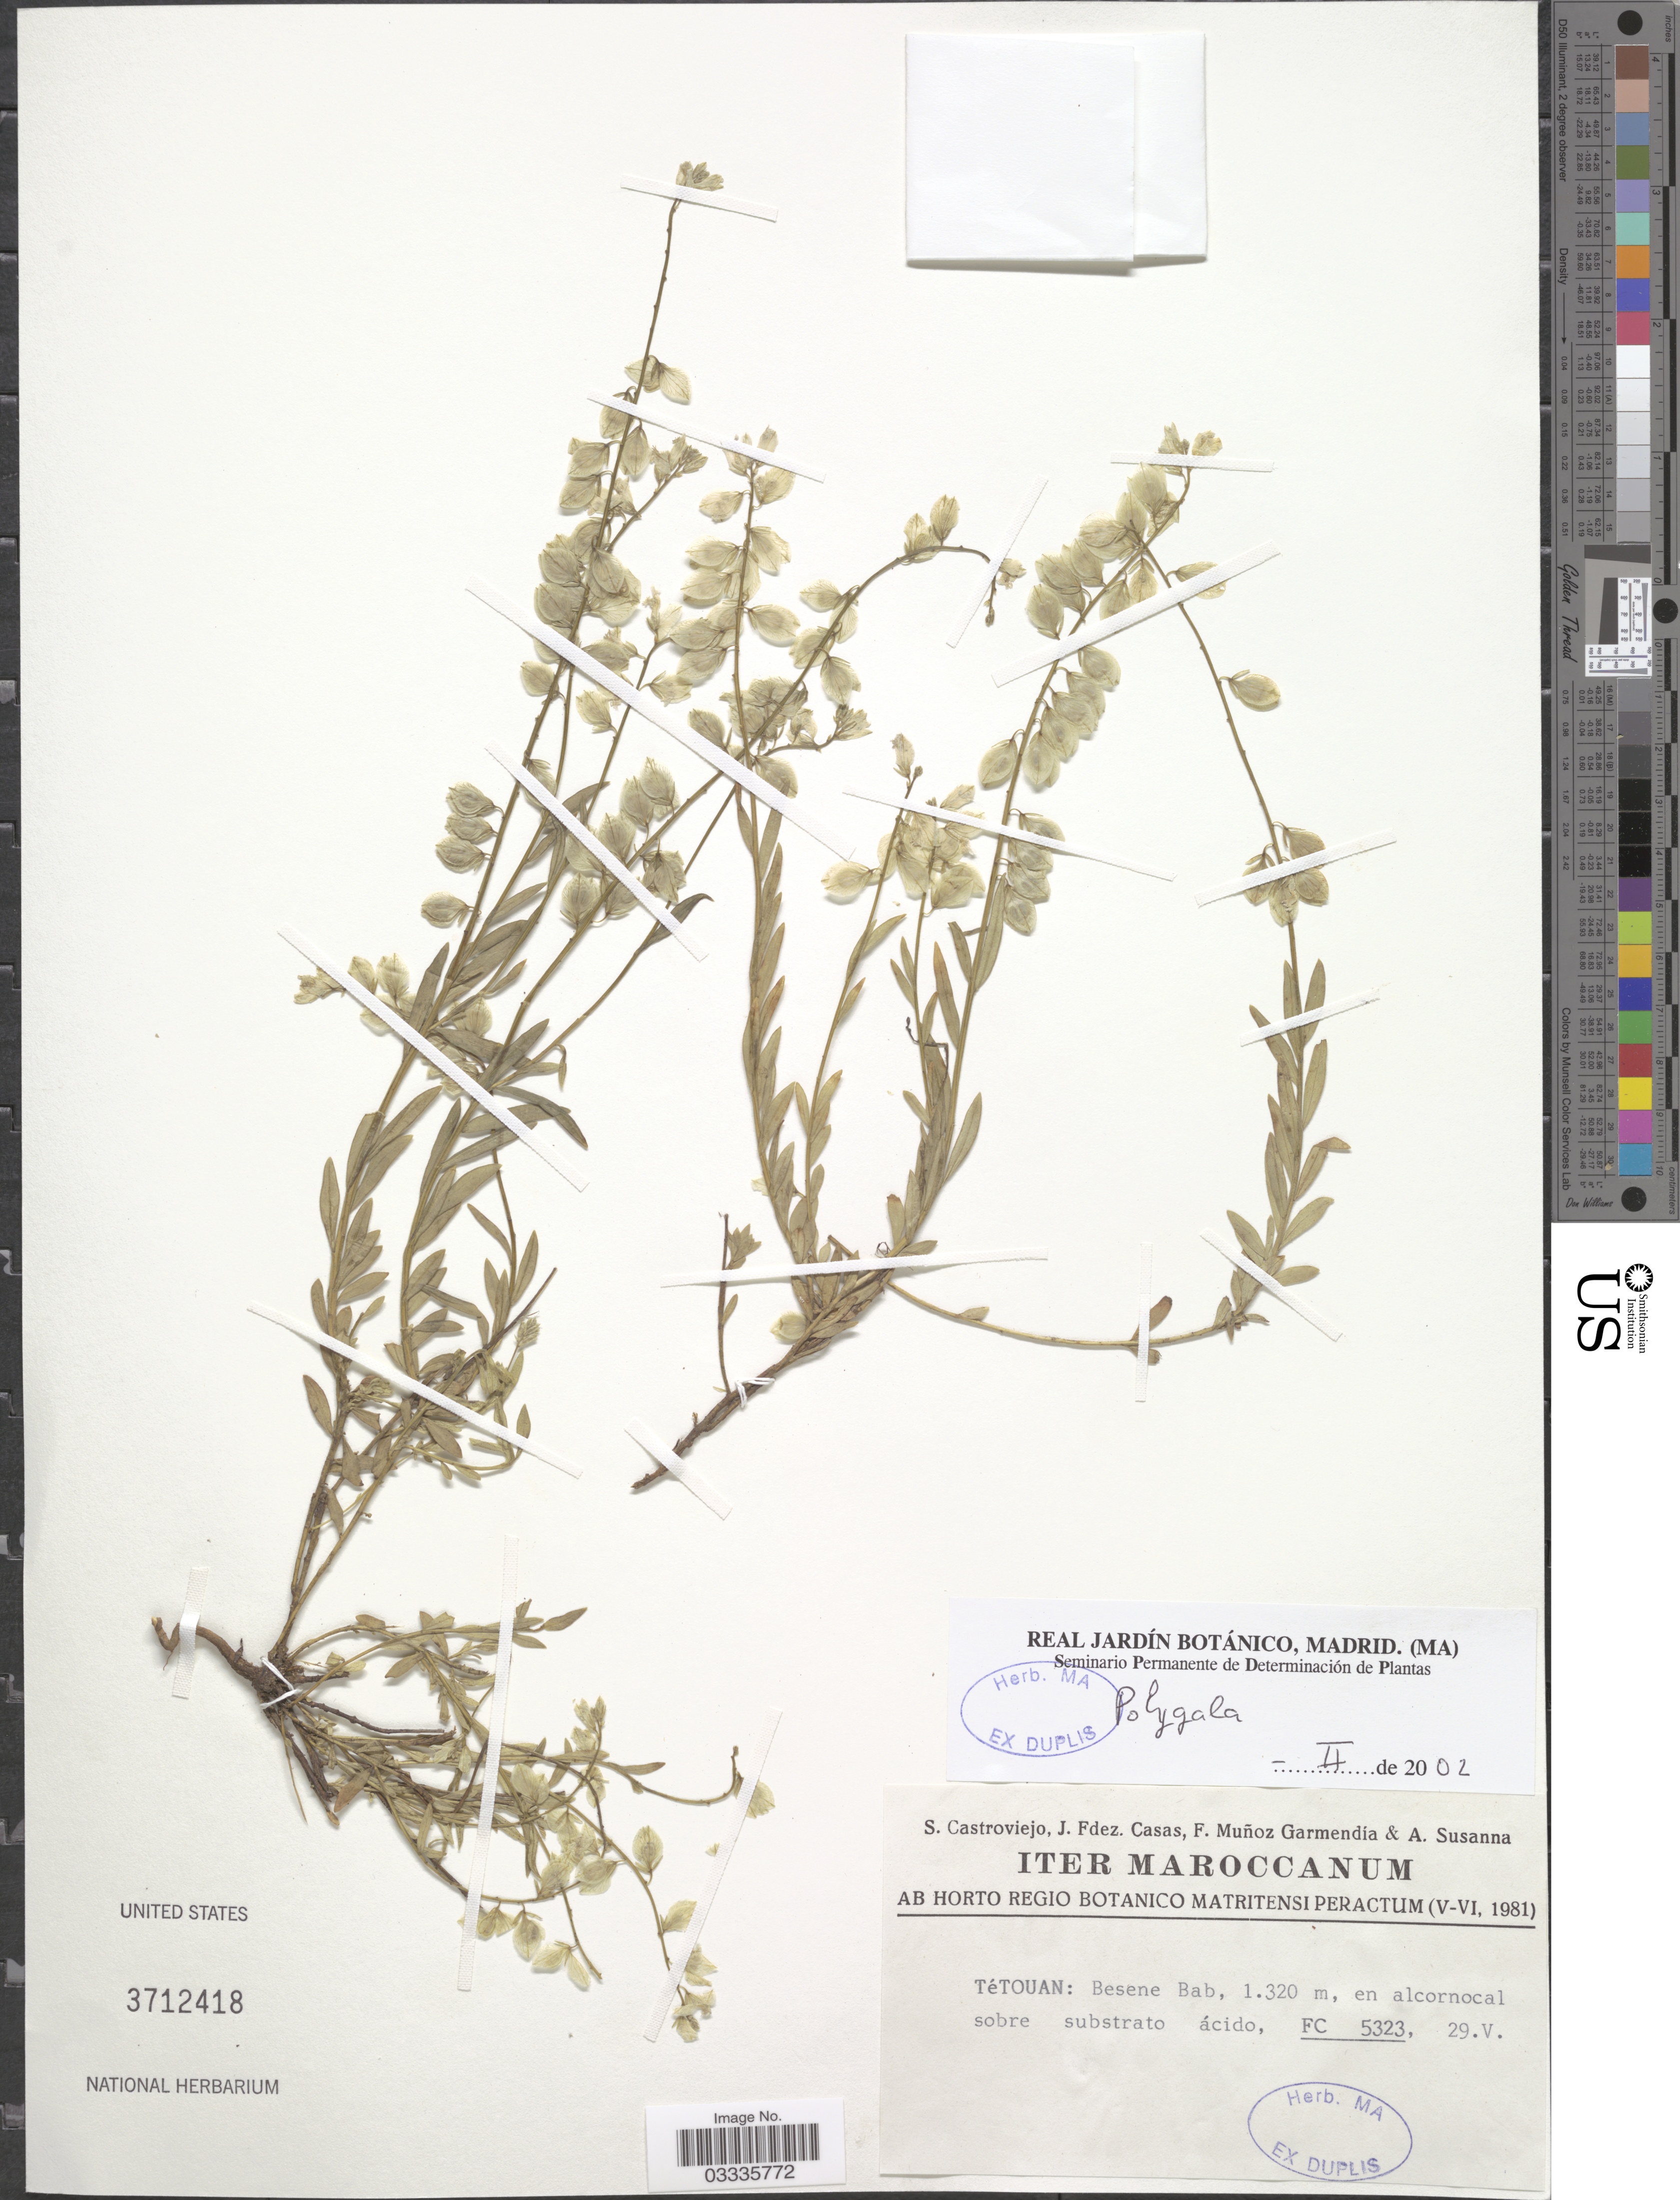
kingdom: Plantae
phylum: Tracheophyta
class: Magnoliopsida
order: Fabales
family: Polygalaceae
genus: Polygala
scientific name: Polygala sp.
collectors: S. Castroviejo, J. Casas, F. Muñoz Garmendia & A. Susanna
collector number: FC 5323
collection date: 1981-05-29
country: Morocco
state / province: Tanger-Tétouan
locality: Tétouan: Besene Bab.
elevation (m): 1320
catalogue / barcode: US 3712418